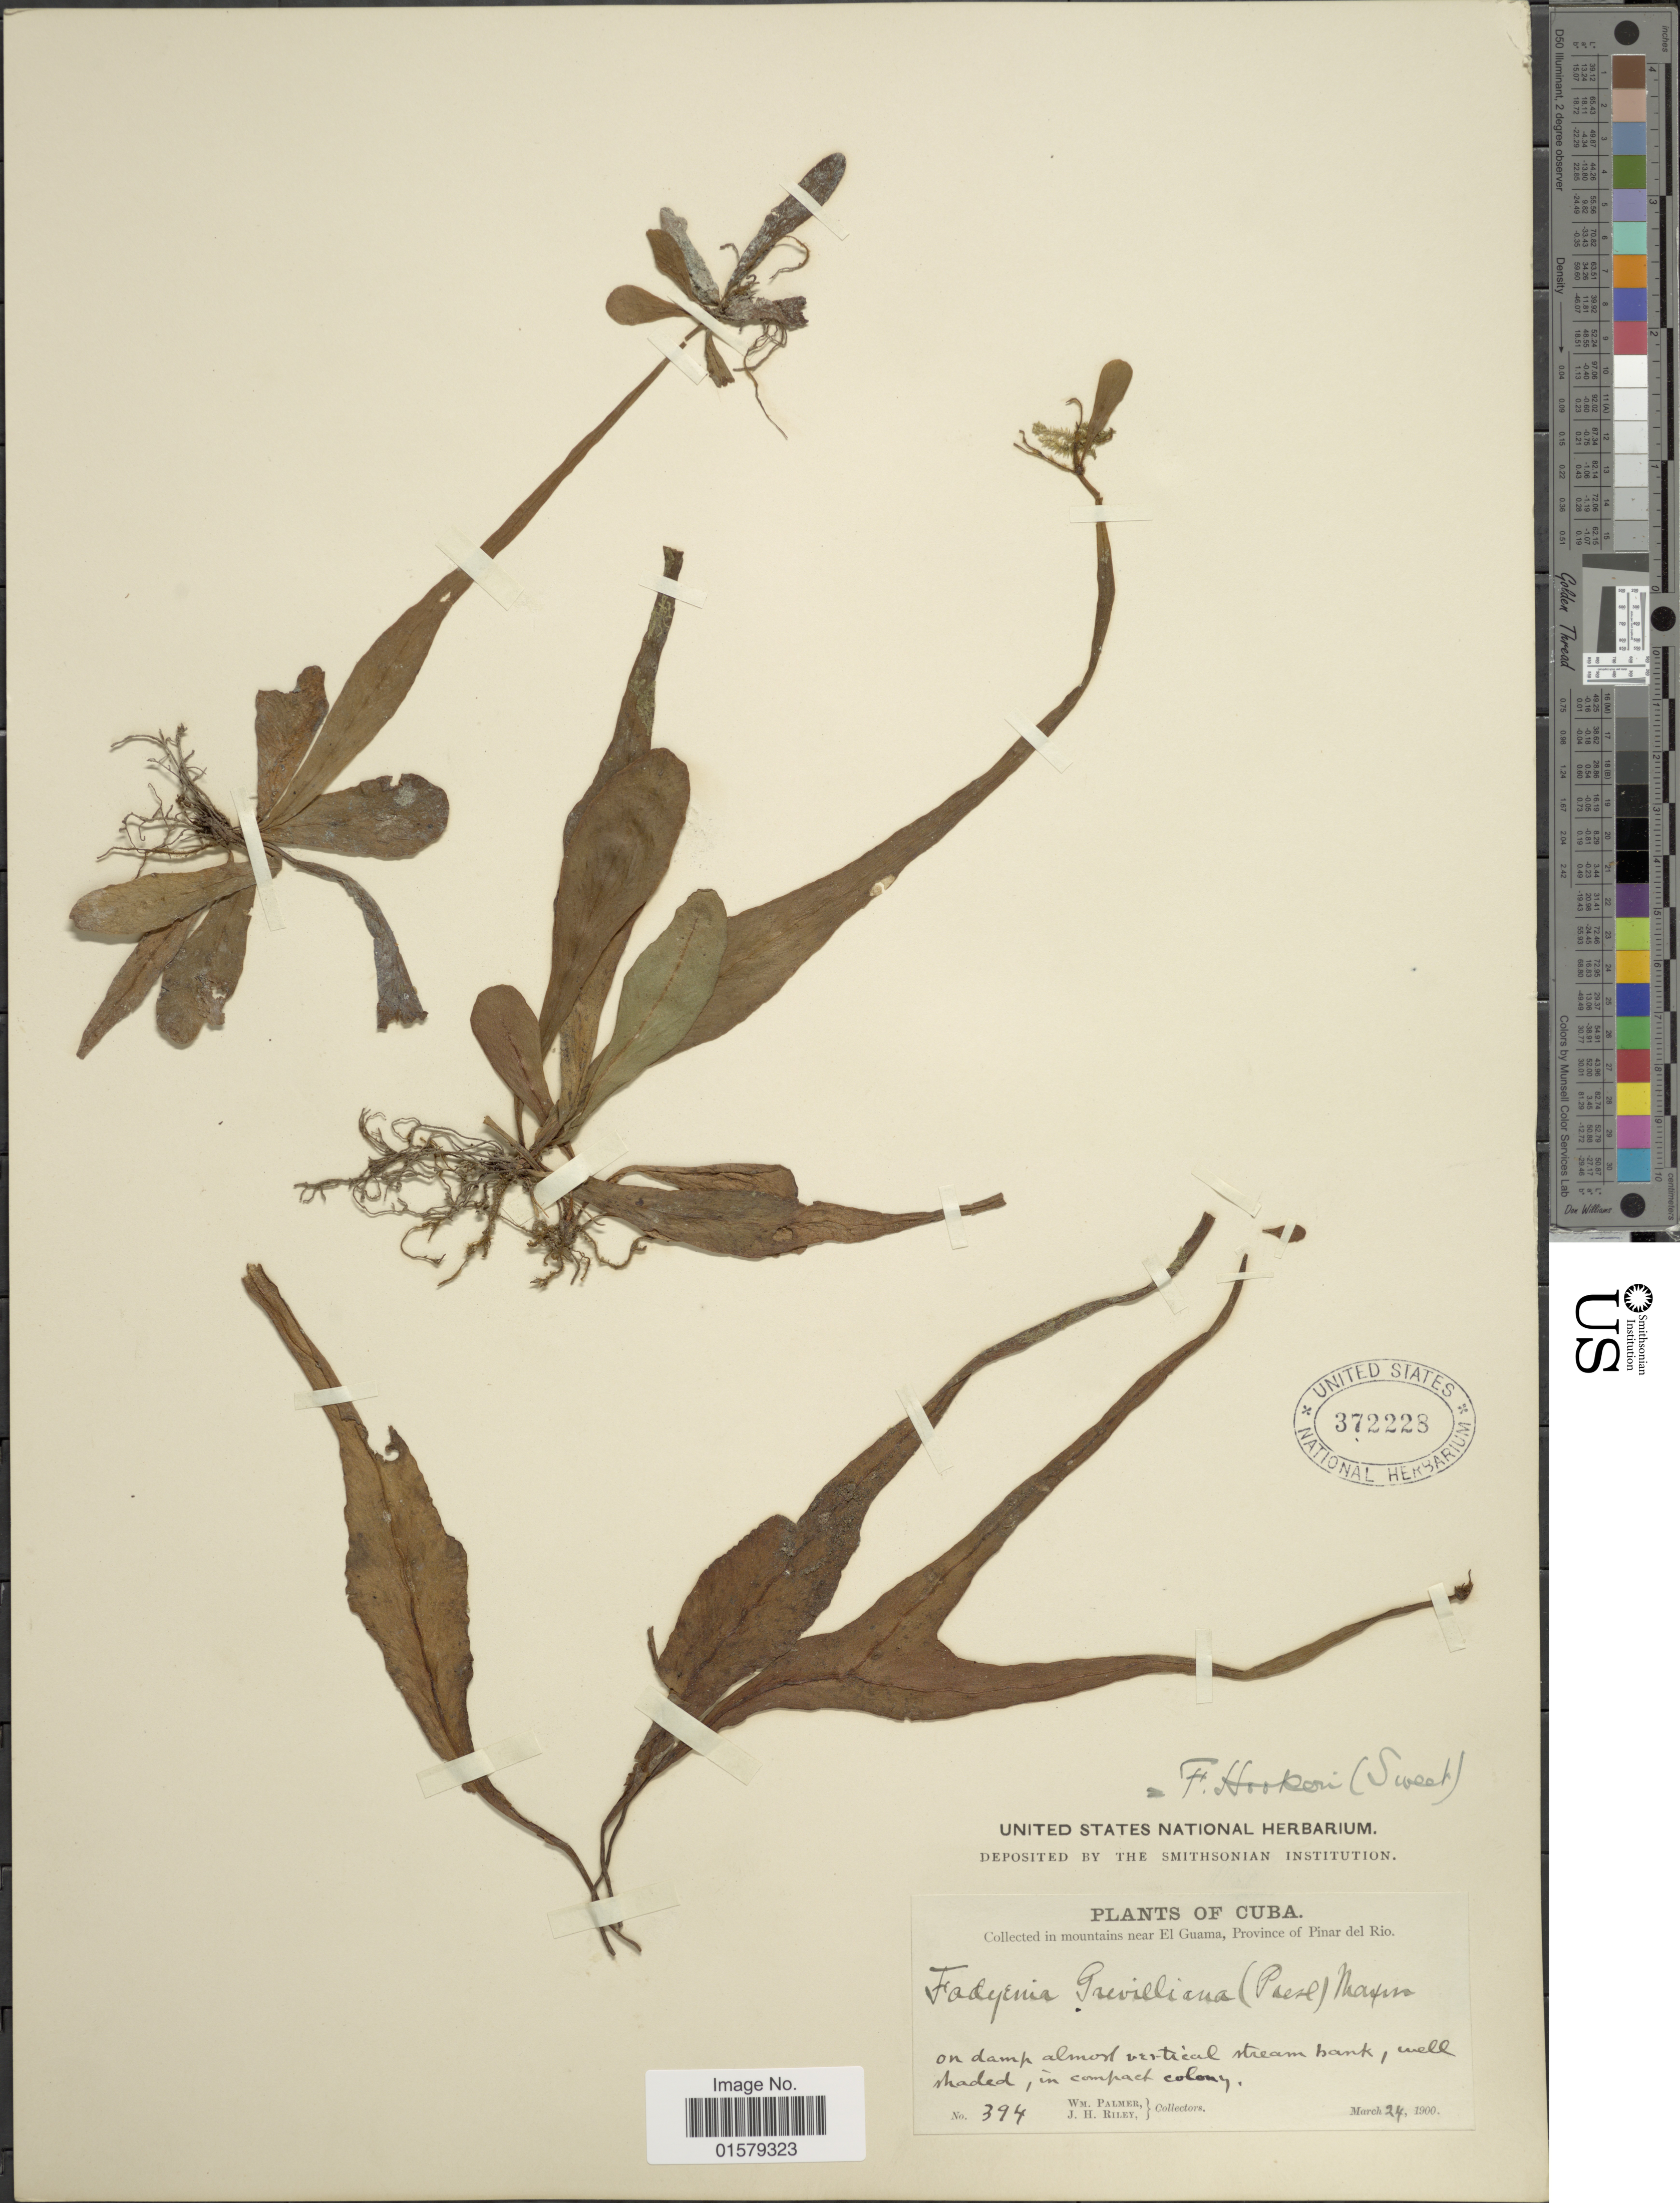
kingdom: Plantae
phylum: Tracheophyta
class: Polypodiopsida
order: Polypodiales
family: Tectariaceae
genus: Tectaria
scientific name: Tectaria hookeri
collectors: W. Palmer & J. H. Riley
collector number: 394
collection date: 1900-03-24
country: Cuba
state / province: Pinar del Río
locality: In mountains near El Guama, on damp vertical stream bank, well shaded, in compact colony.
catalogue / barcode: US 372228